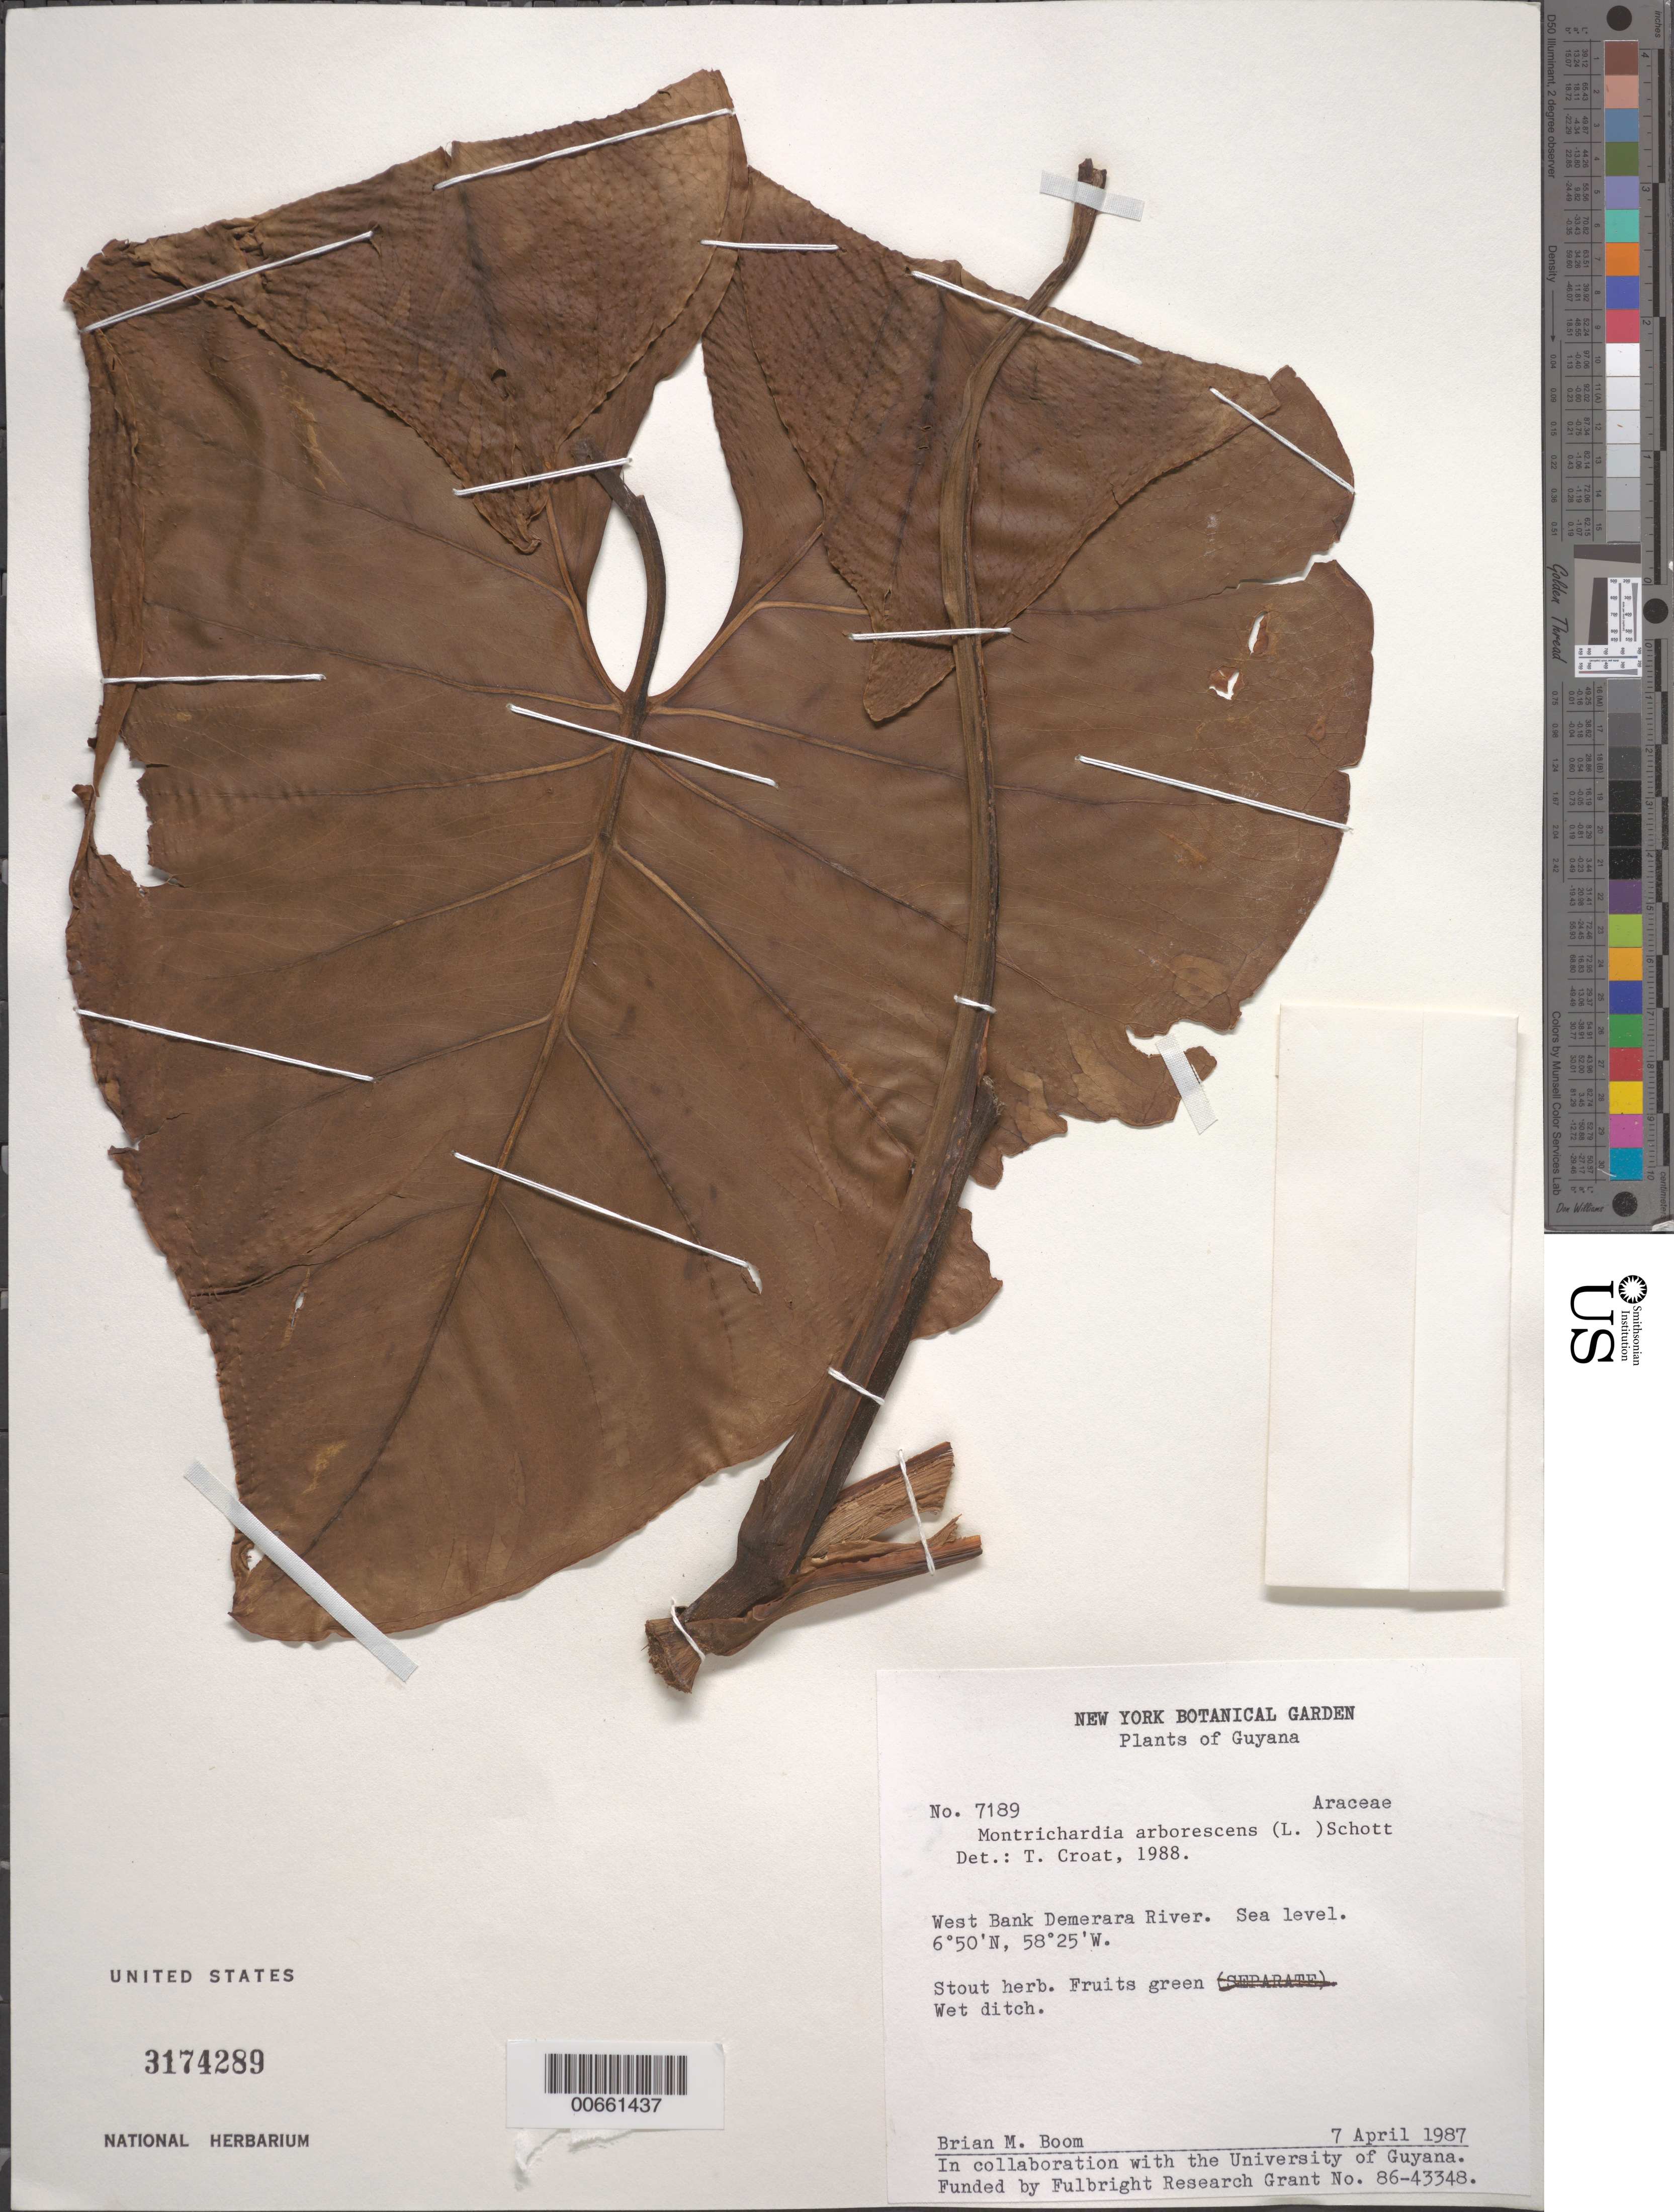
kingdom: Plantae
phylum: Tracheophyta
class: Liliopsida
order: Alismatales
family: Araceae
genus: Montrichardia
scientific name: Montrichardia arborescens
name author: (L.) Schott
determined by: Croat, Thomas B., Missouri Botanical Garden (MO)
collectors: B. M. Boom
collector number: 7189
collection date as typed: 7-Apr-87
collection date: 1987-04-07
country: Guyana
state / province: Essequibo Isl-W. Demerara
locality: Demerara R., W bank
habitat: Wet ditch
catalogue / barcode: US 3174289